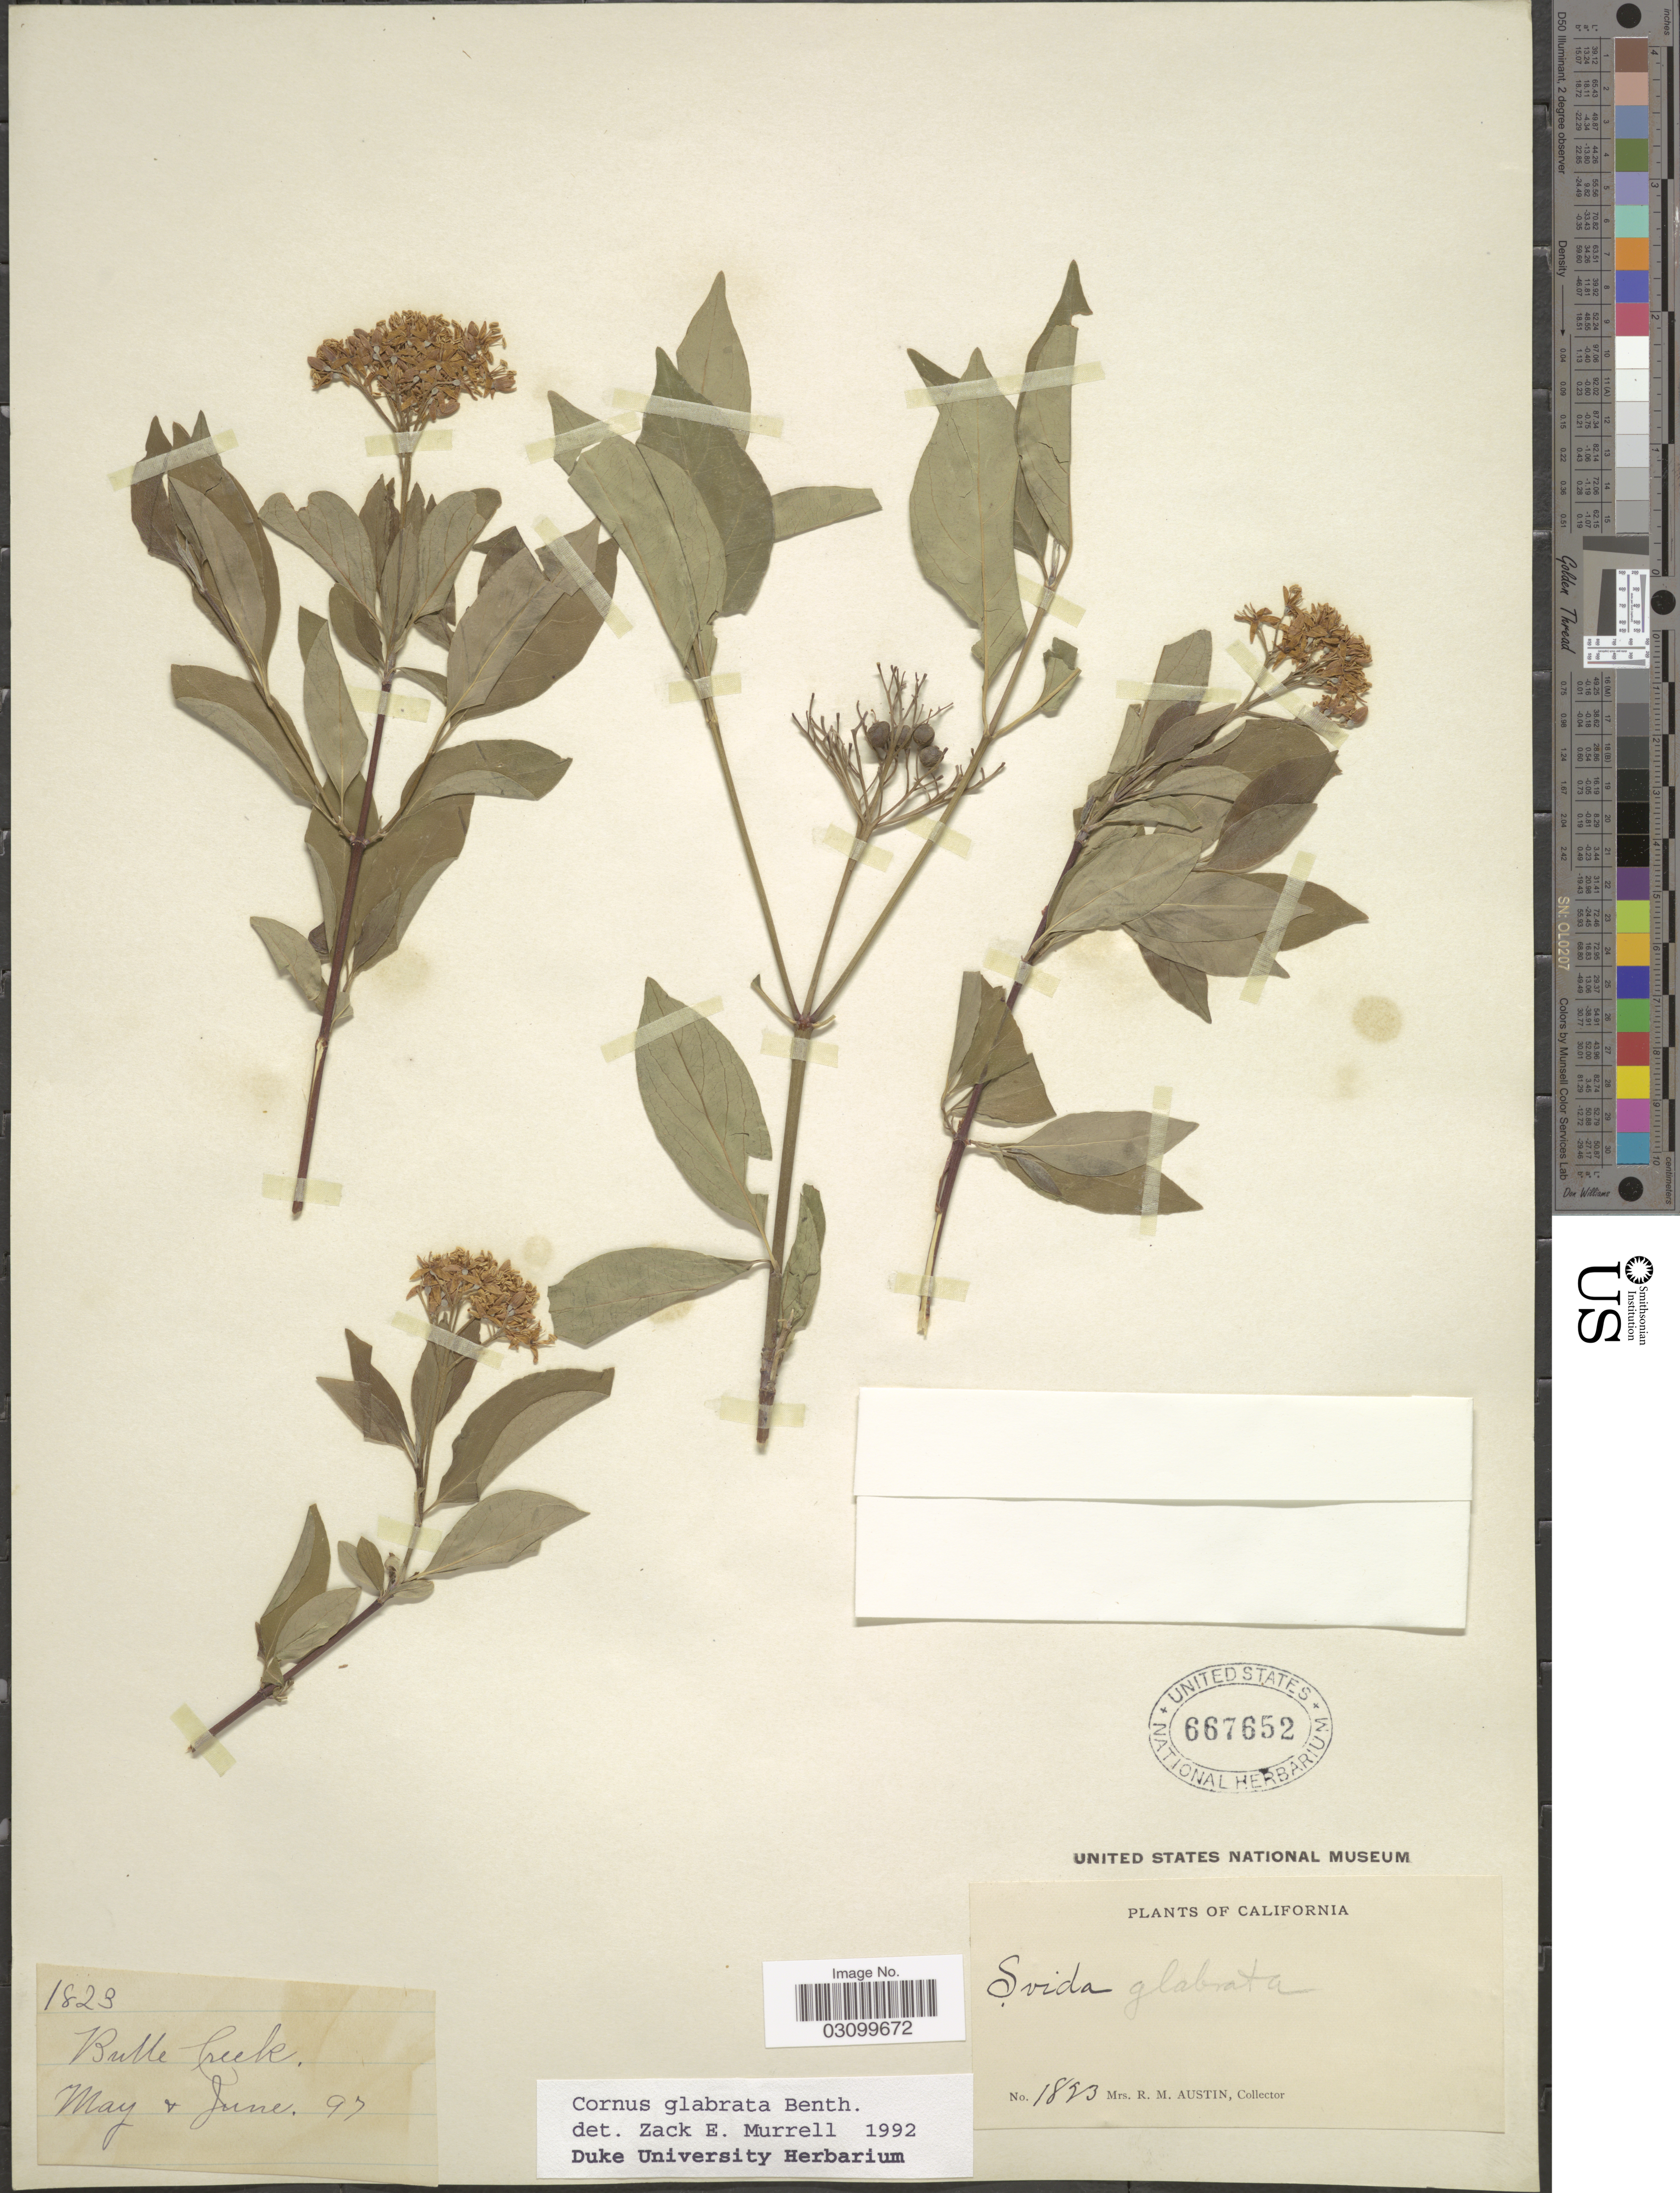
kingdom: Plantae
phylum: Tracheophyta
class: Magnoliopsida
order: Cornales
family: Cornaceae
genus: Cornus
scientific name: Cornus glabrata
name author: Benth.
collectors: R. Austin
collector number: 1823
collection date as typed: Transcribed d/m/y: /5/97 to /6/97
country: United States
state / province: California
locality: Butte Creek.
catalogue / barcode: US 667652